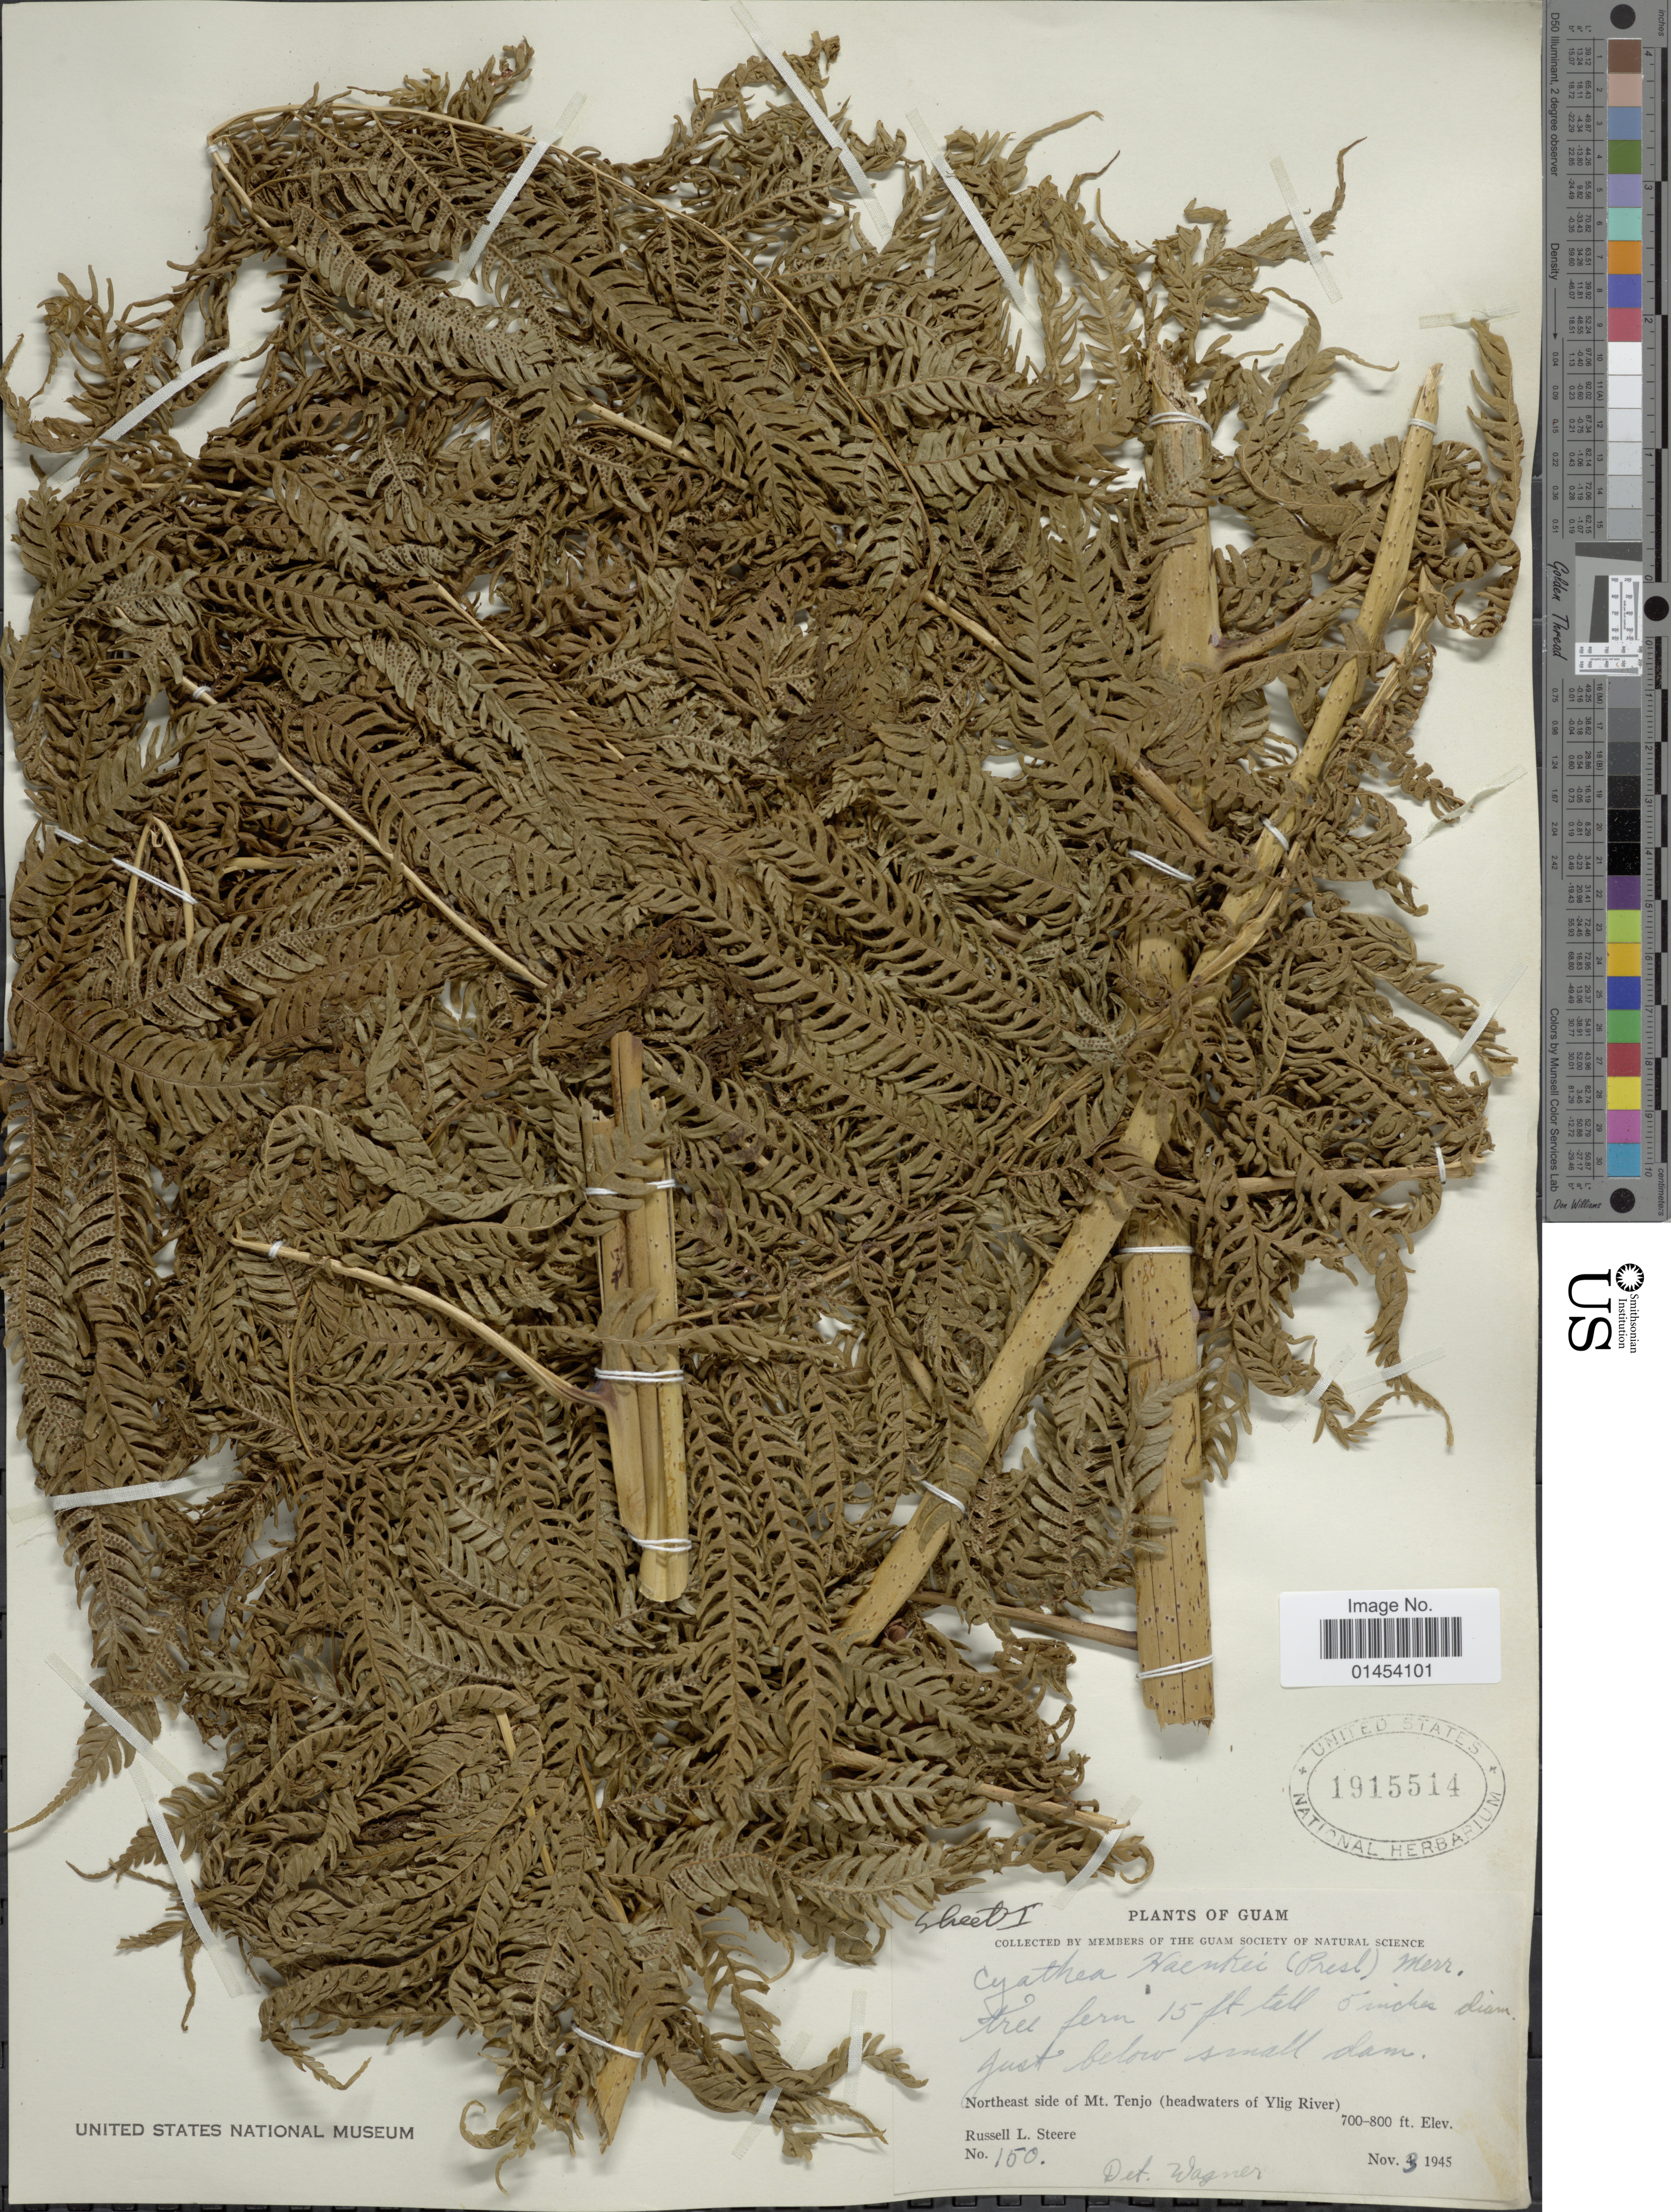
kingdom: Plantae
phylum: Tracheophyta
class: Polypodiopsida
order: Cyatheales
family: Cyatheaceae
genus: Cyathea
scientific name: Cyathea lunulata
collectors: R. L. Steere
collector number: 150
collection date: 1945-11-03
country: Guam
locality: Northeast side of Mt. Tenjo (headwaters of Ylig River)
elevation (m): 213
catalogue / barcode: US 1915514